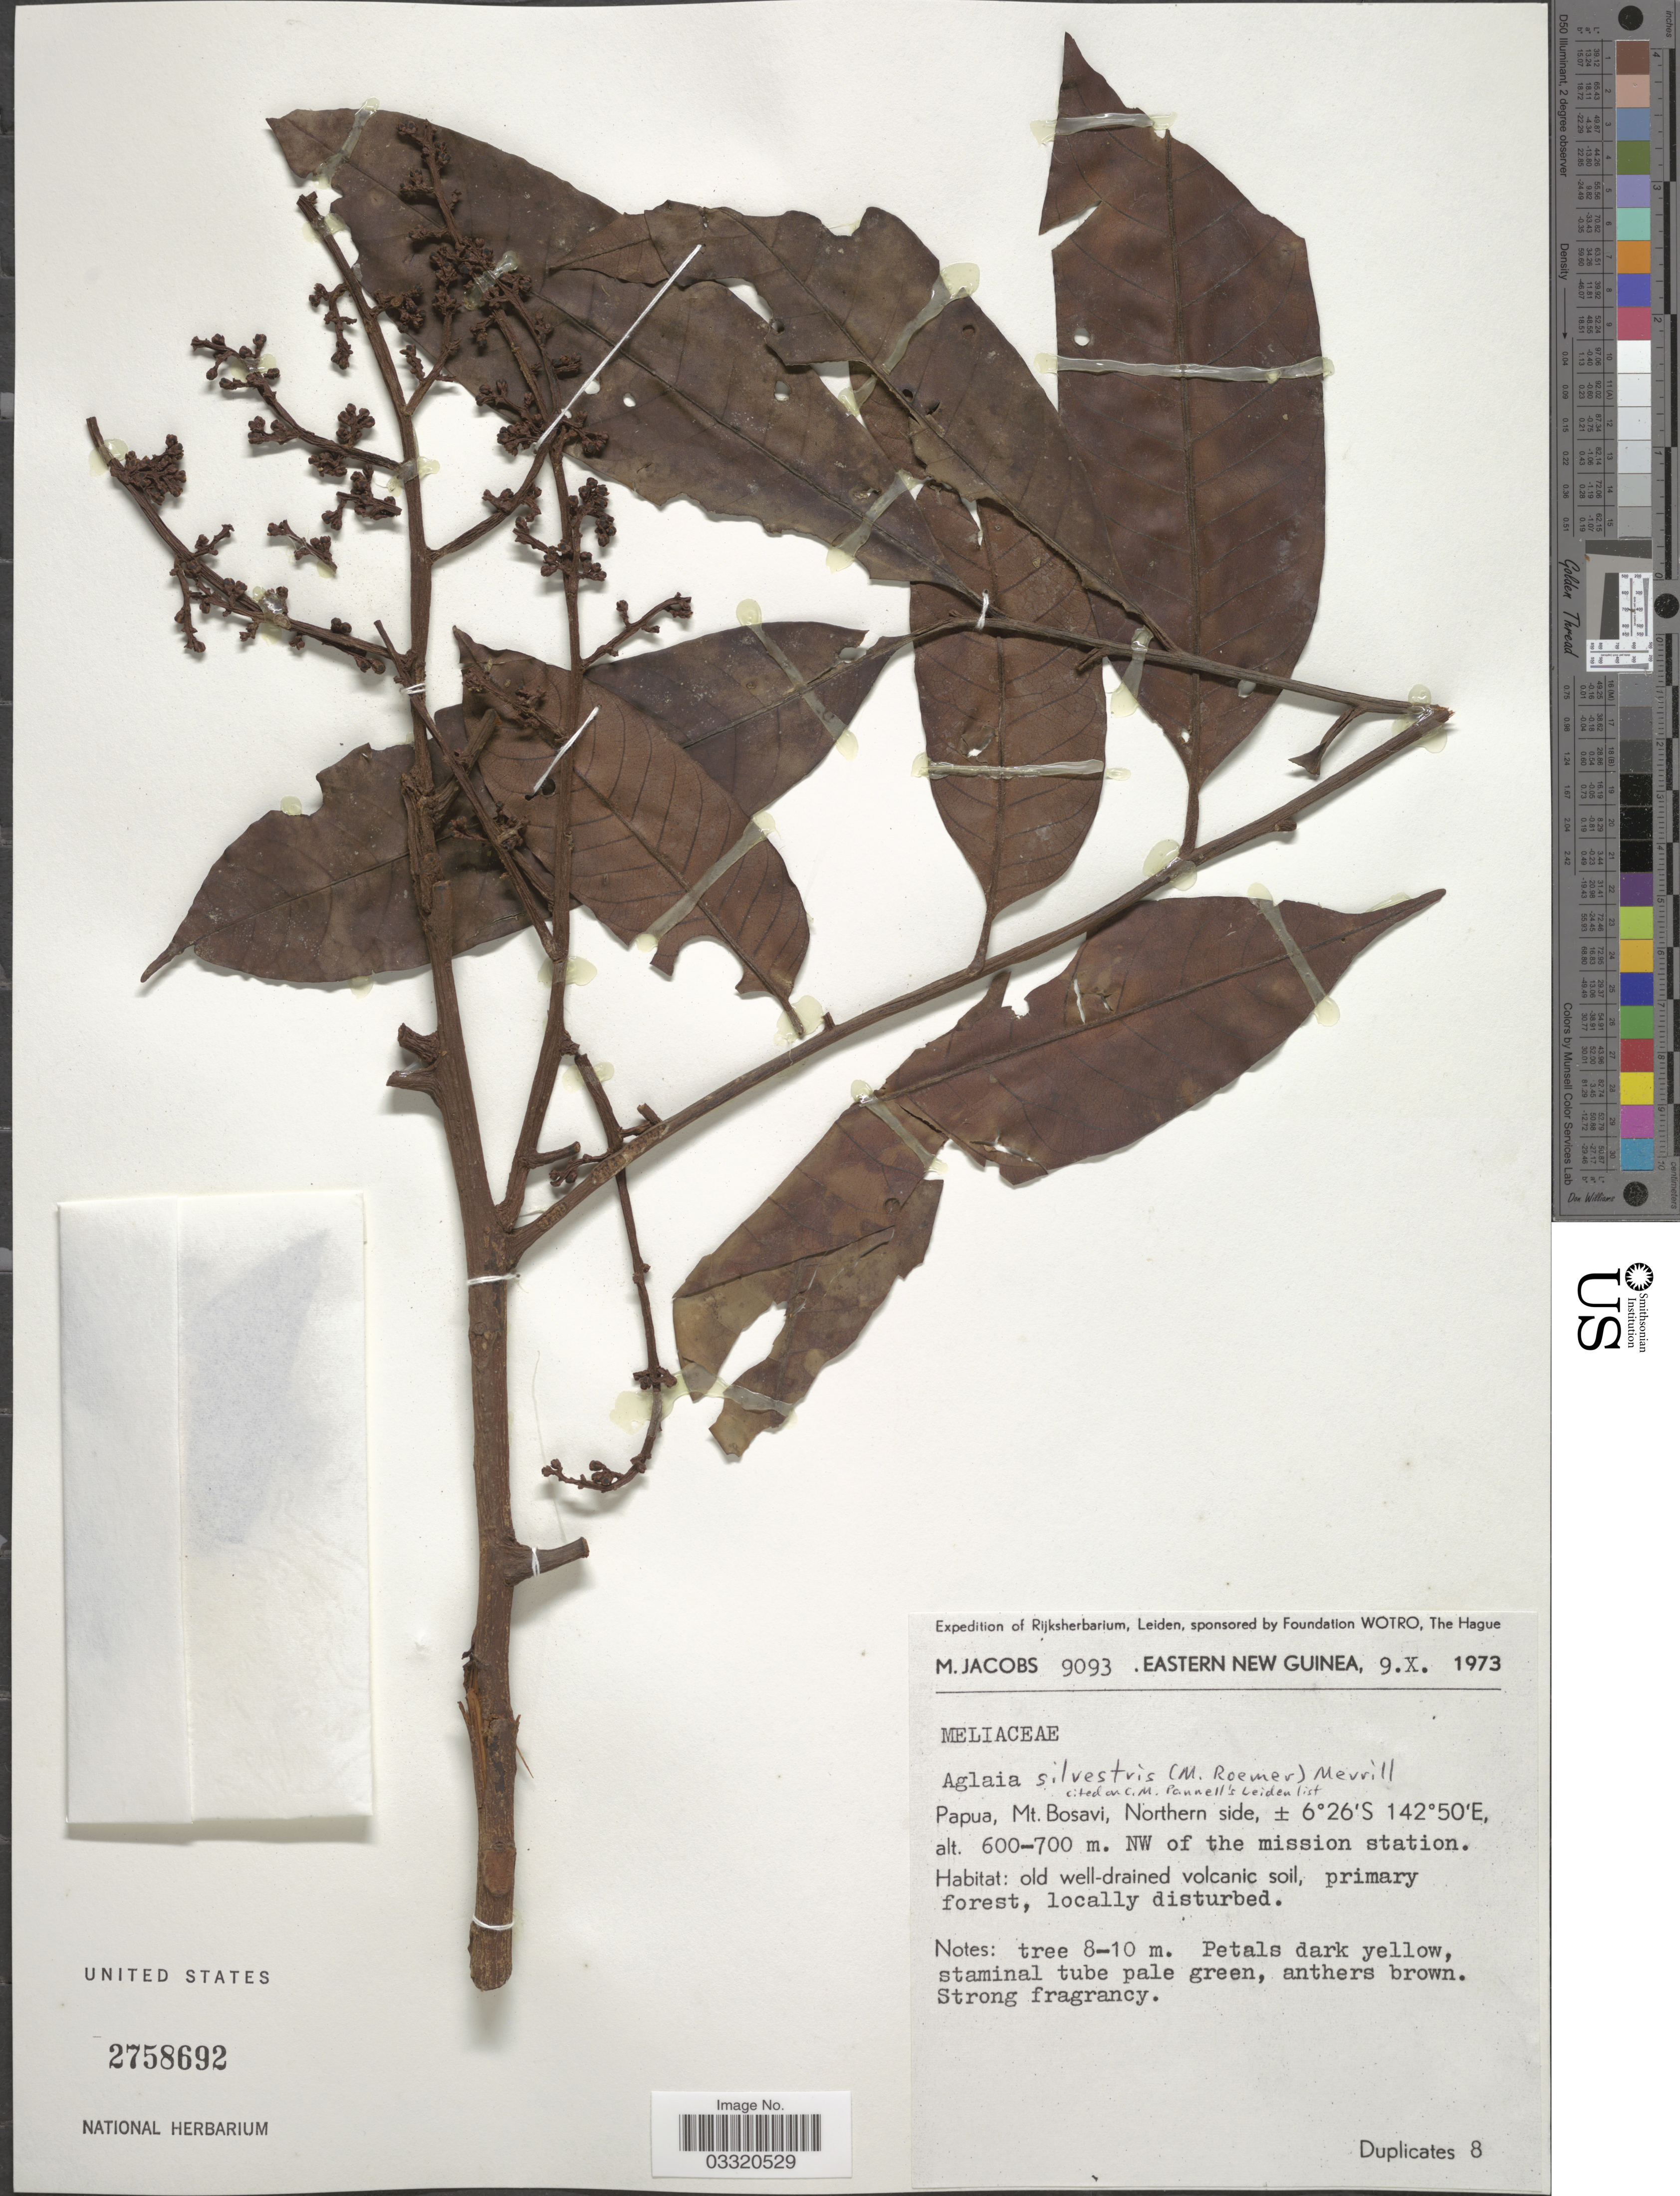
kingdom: Plantae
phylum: Tracheophyta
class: Magnoliopsida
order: Sapindales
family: Meliaceae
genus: Aglaia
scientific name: Aglaia silvestris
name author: (M. Roem.) Merr.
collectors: M. Jacobs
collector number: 9093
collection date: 1973-10-09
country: Papua New Guinea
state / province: Northern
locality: Eastern New Guinea. Papua, Mt.Bosavi, Northern side. NW of the mission station.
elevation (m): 600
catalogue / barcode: US 2758692